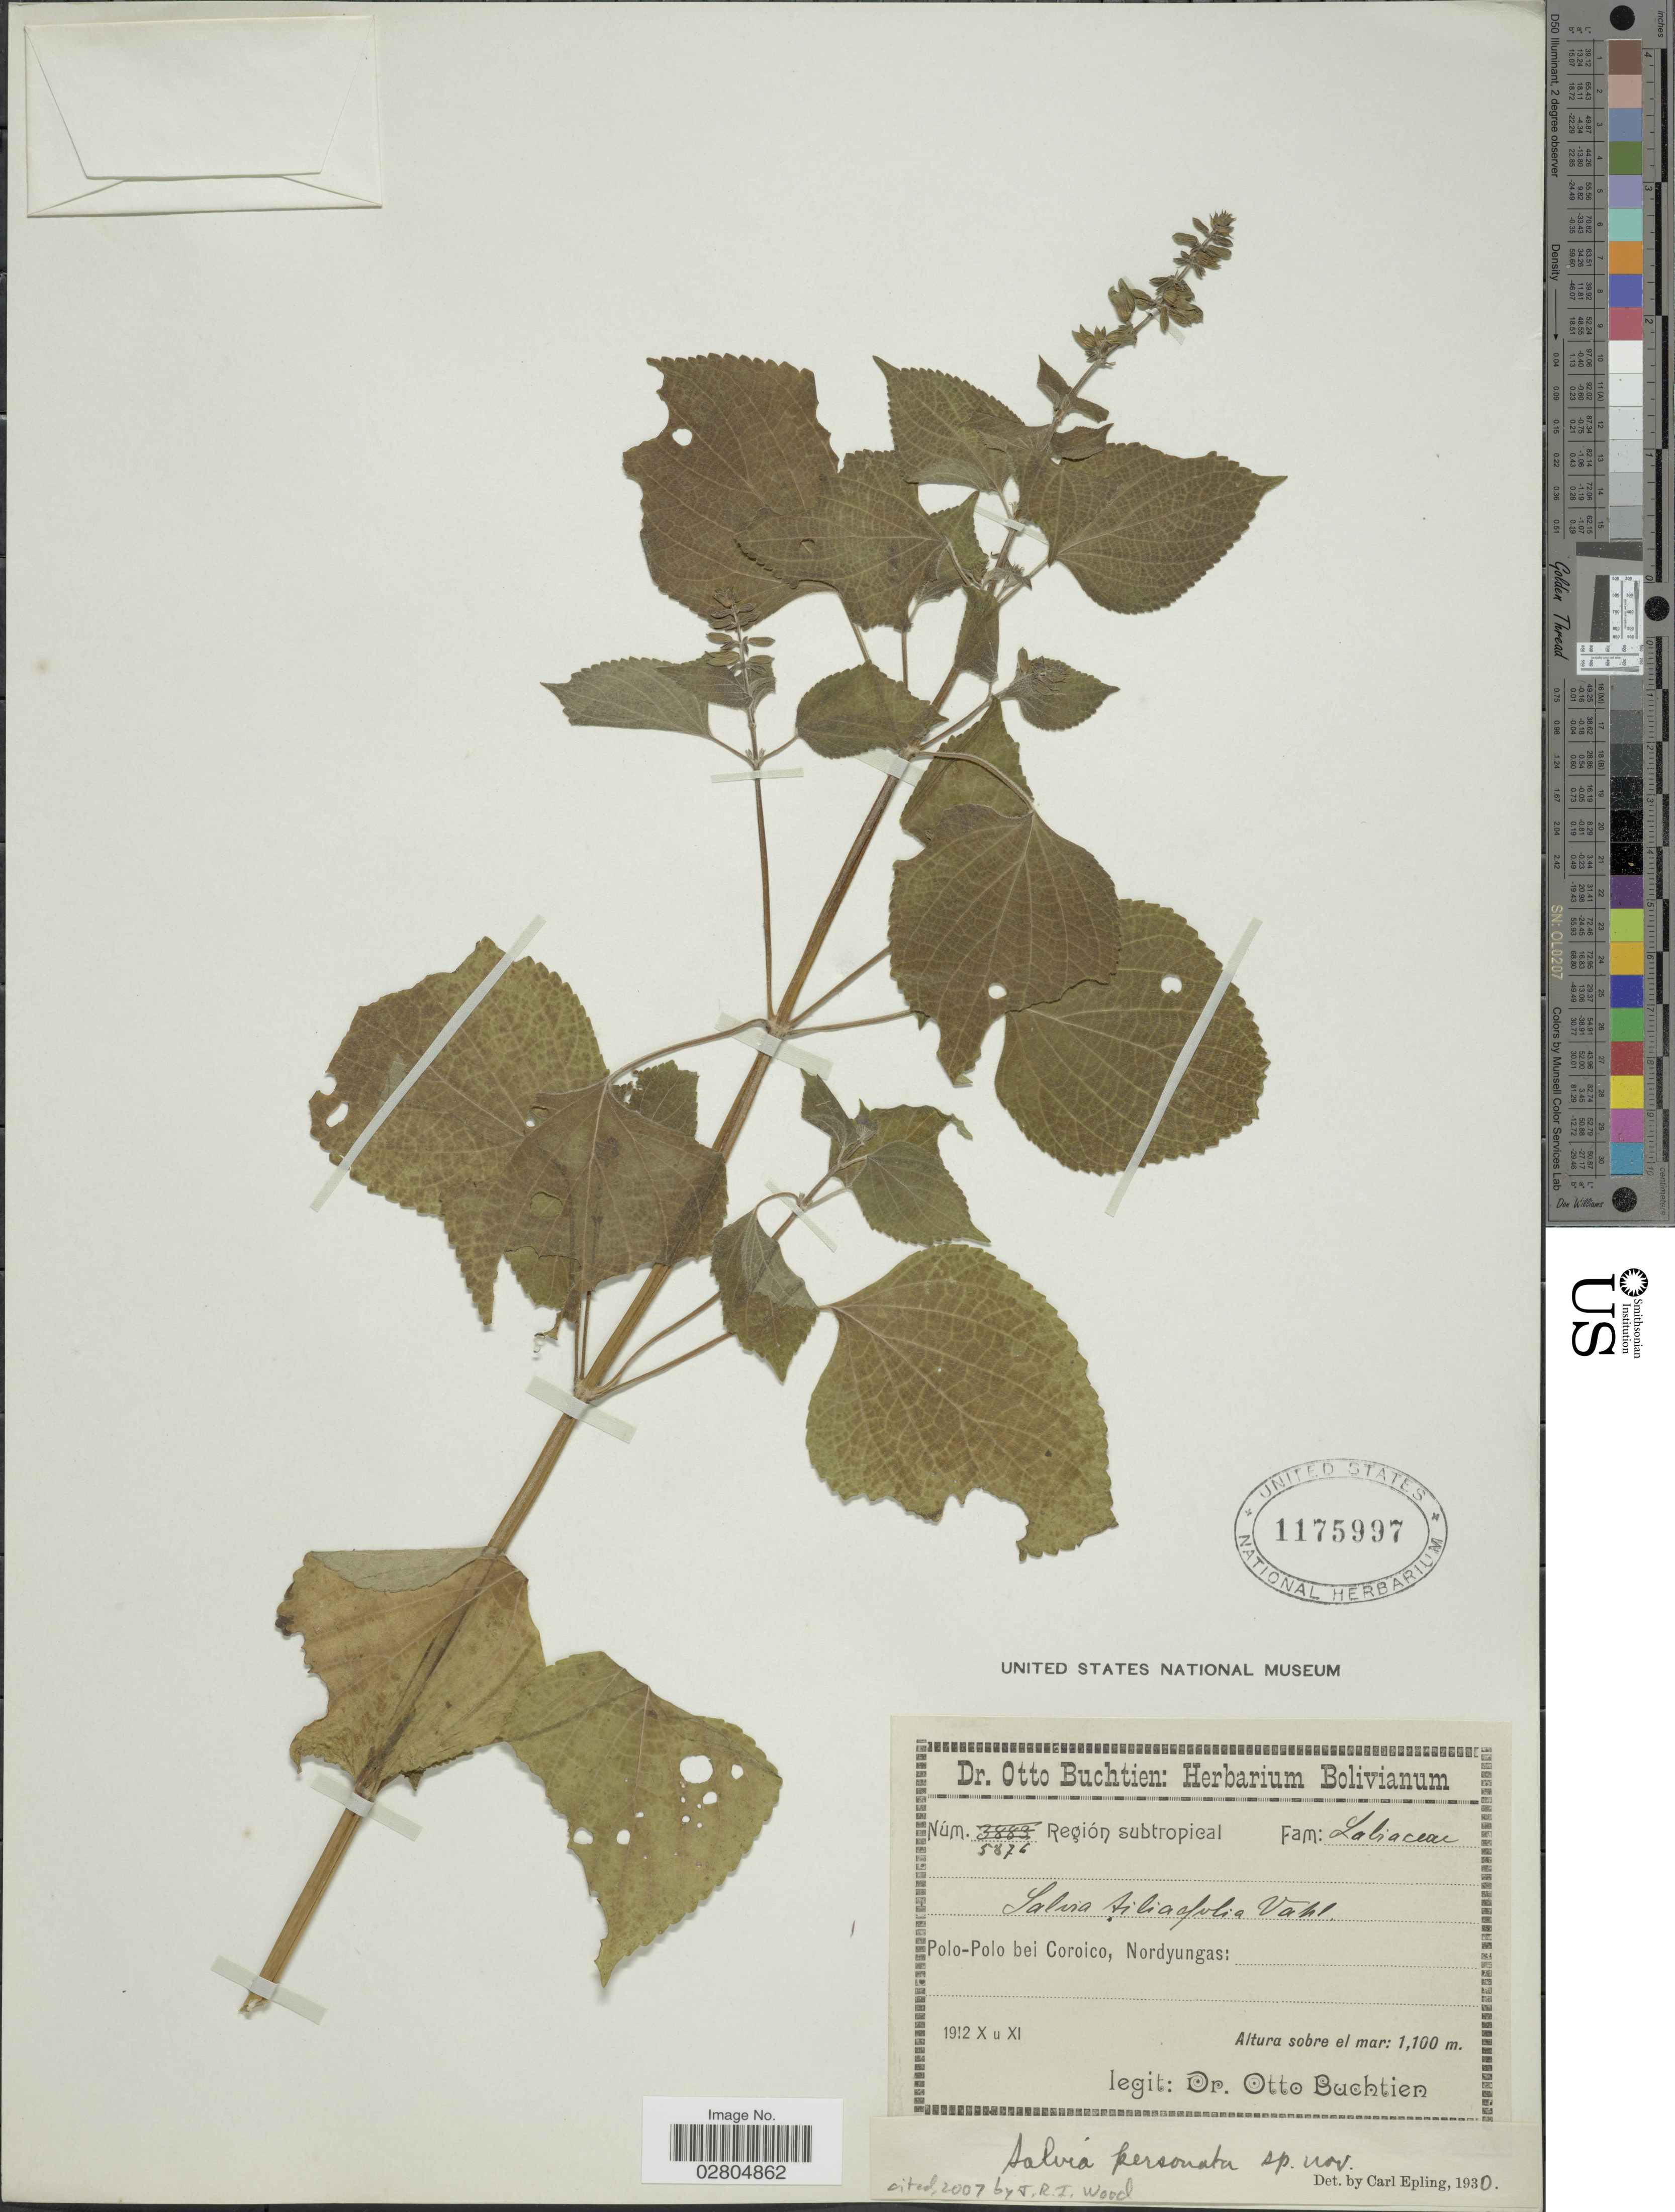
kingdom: Plantae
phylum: Tracheophyta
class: Magnoliopsida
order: Lamiales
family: Lamiaceae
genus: Salvia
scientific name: Salvia personata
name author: Epling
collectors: O. Buchtien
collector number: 5876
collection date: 1912-10/1912-11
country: Bolivia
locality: Región subtropical. Polo-Polo bei Coroico, Nordyungas.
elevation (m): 1100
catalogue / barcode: US 1175997